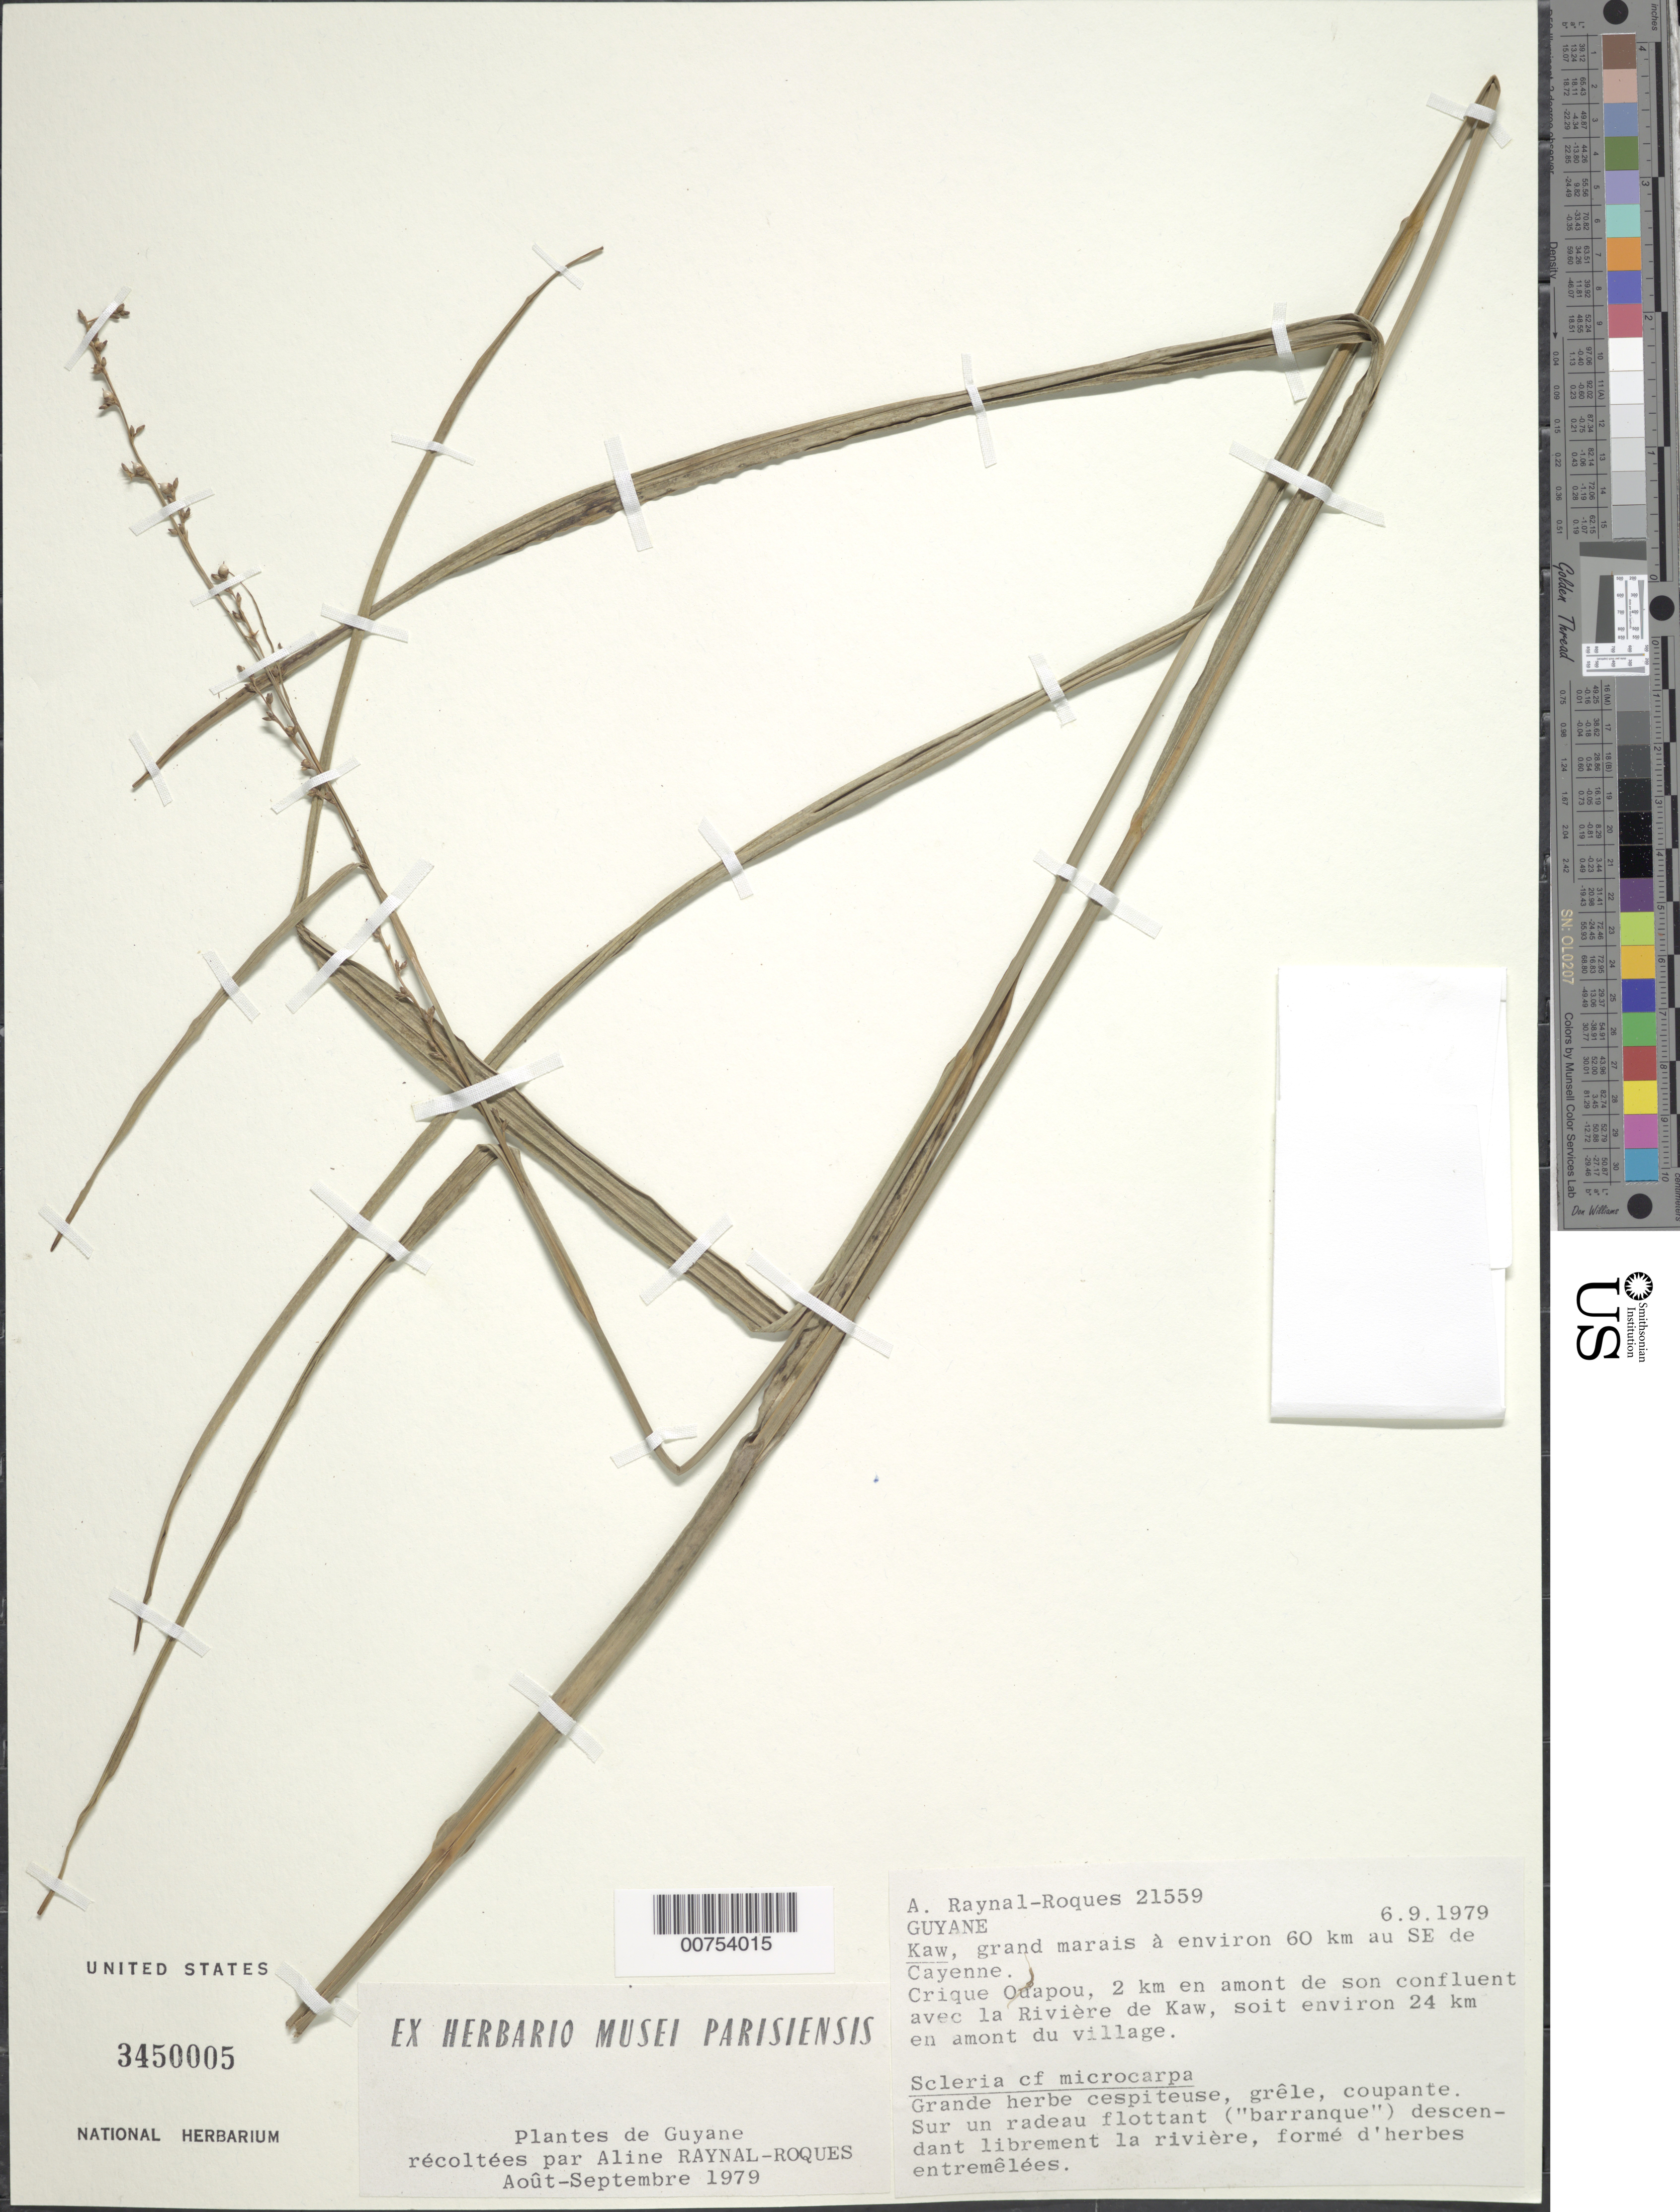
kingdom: Plantae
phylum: Tracheophyta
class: Liliopsida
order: Poales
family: Cyperaceae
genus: Scleria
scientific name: Scleria microcarpa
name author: Nees ex Kunth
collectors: A. M. Raynal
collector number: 21559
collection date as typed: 6-Sep-79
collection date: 1979-09-06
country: French Guiana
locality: Marais de Kaw, Crique Ouapou, 2 km from confluence with Riv. de Kaw, 24 km from village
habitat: Sur un radeau flottant forme d'herbes entremelees ("barranque"), qui descend librement la riviere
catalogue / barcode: US 3450005